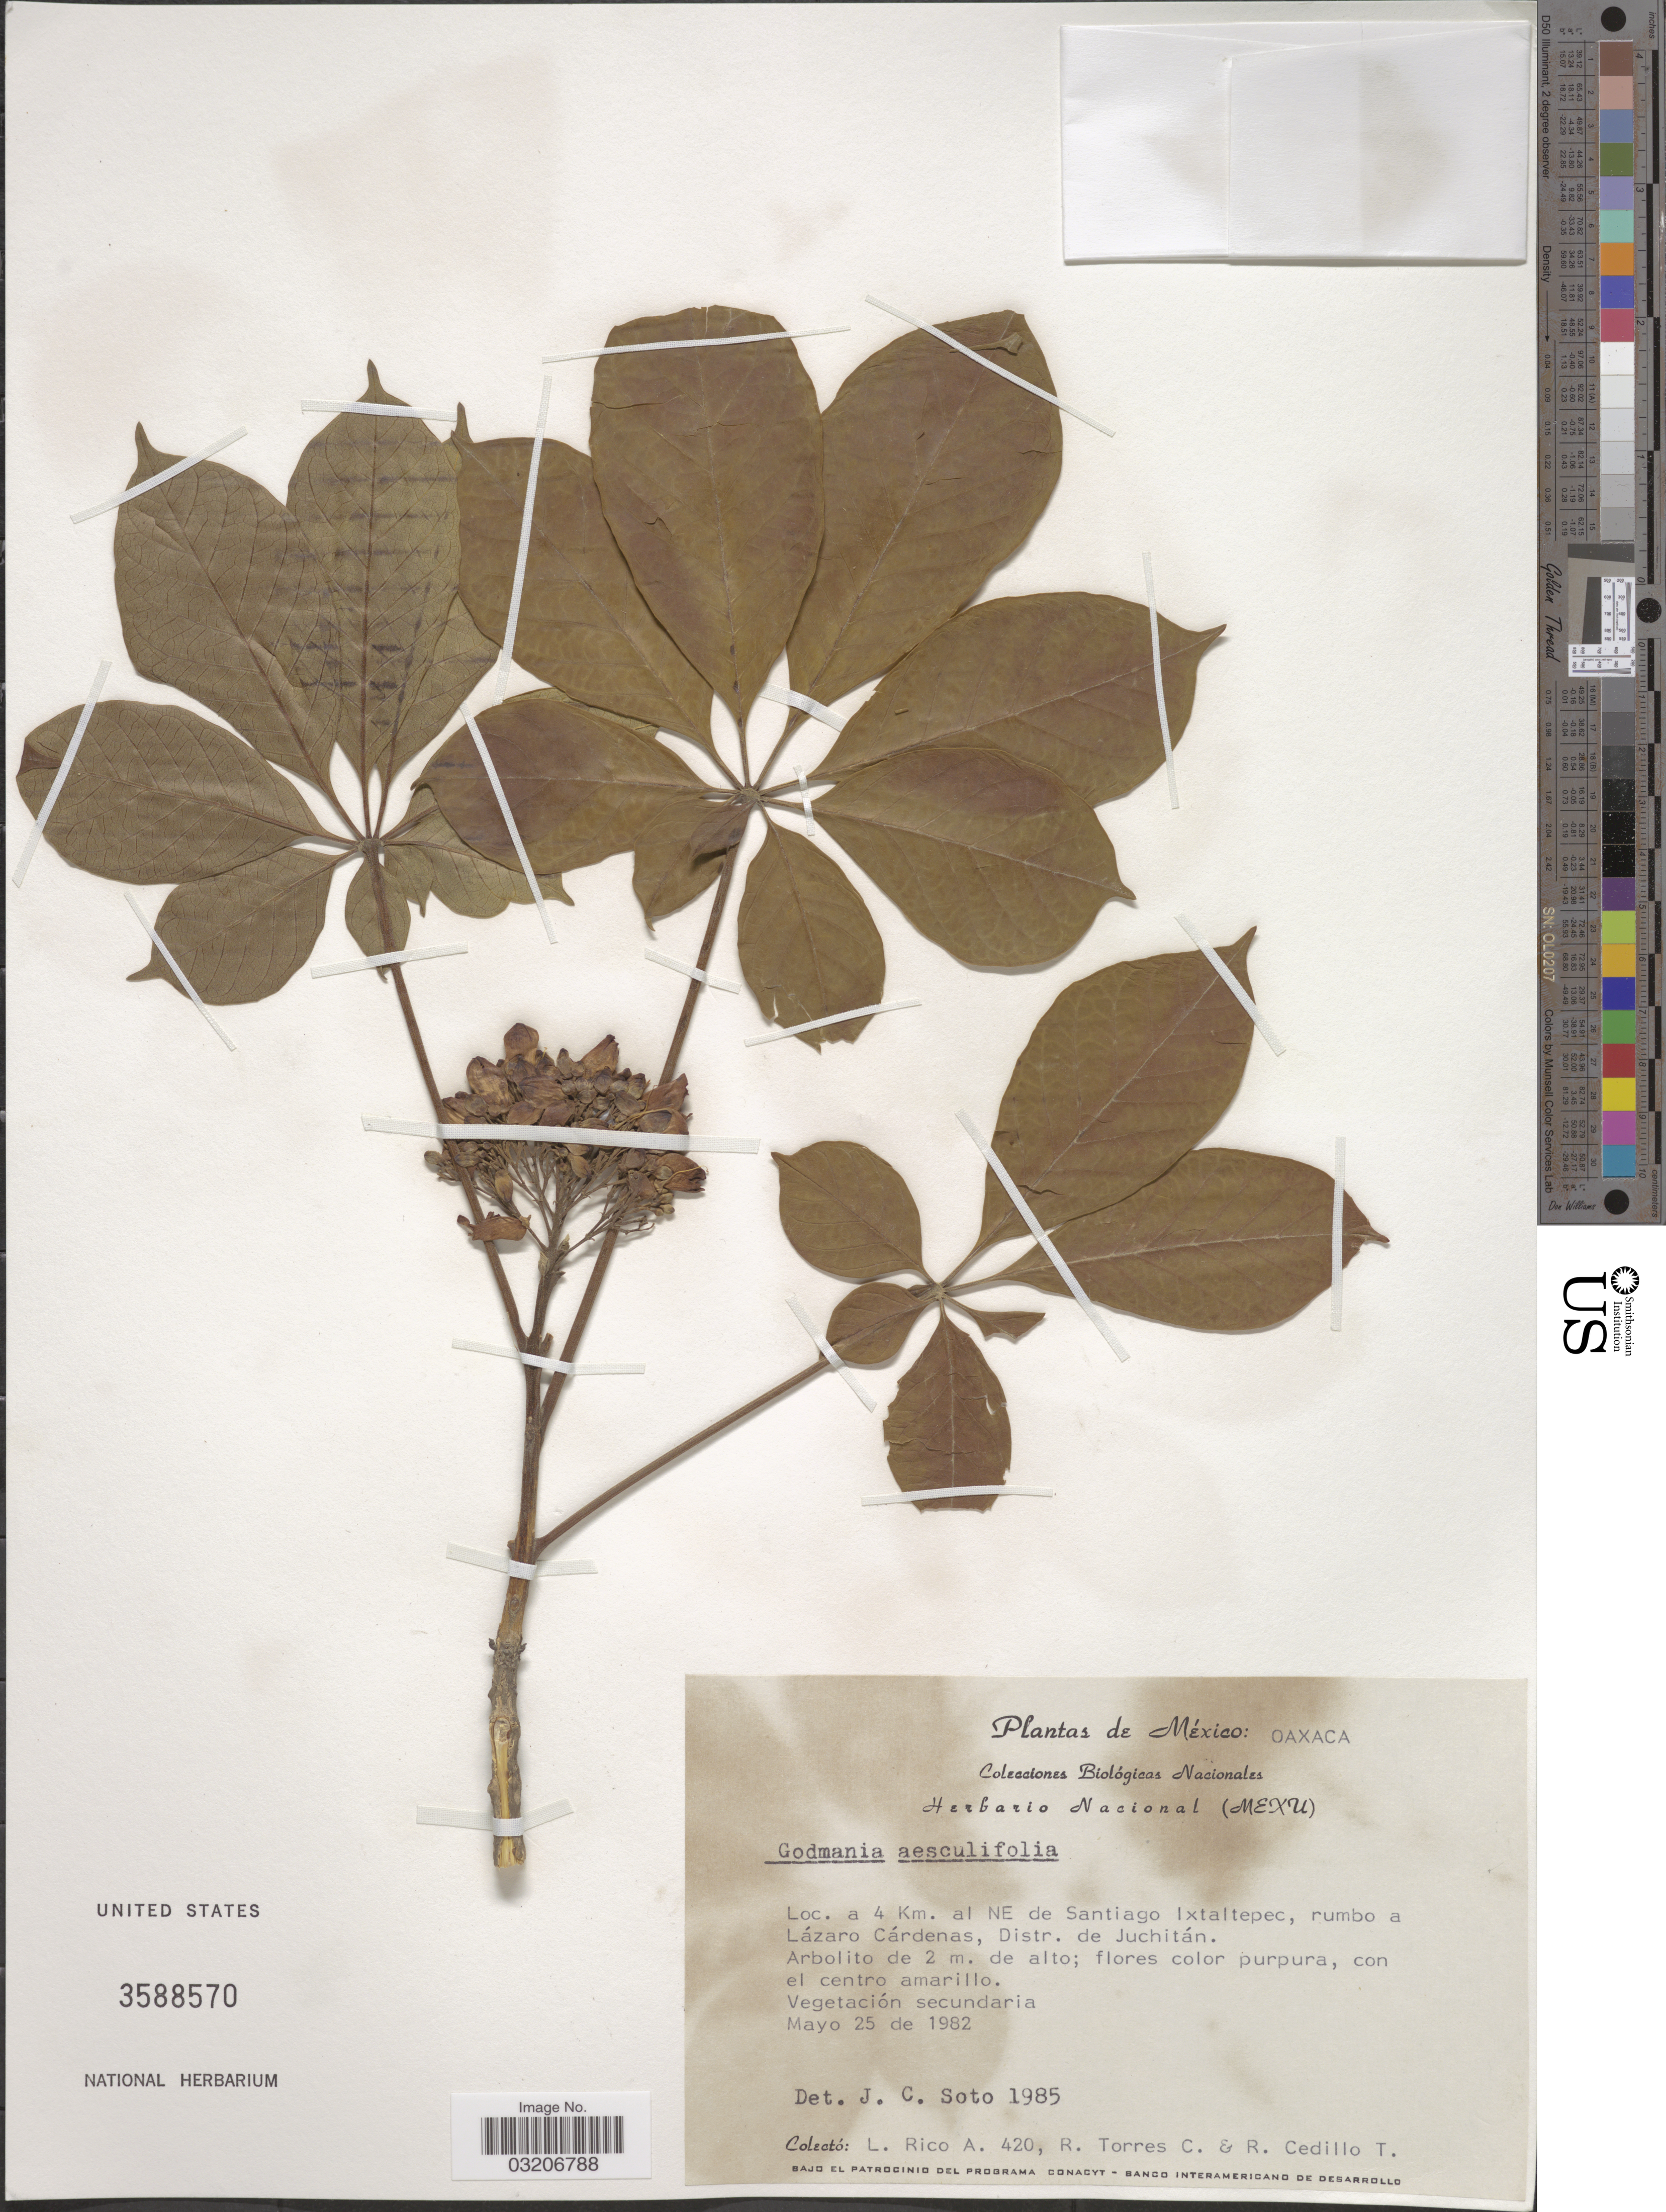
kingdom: Plantae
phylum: Tracheophyta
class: Magnoliopsida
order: Lamiales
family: Bignoniaceae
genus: Godmania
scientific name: Godmania aesculifolia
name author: Standl.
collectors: M. Rico Arce, R. Torres C. & R. CedilloT.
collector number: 420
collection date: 1982-05-25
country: Mexico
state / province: Oaxaca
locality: A 4 Km. al NE de Santiago Ixtaltepec, rumbo a Lázaro Cárdenas, Distr. de Juchitán.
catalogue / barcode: US 3588570